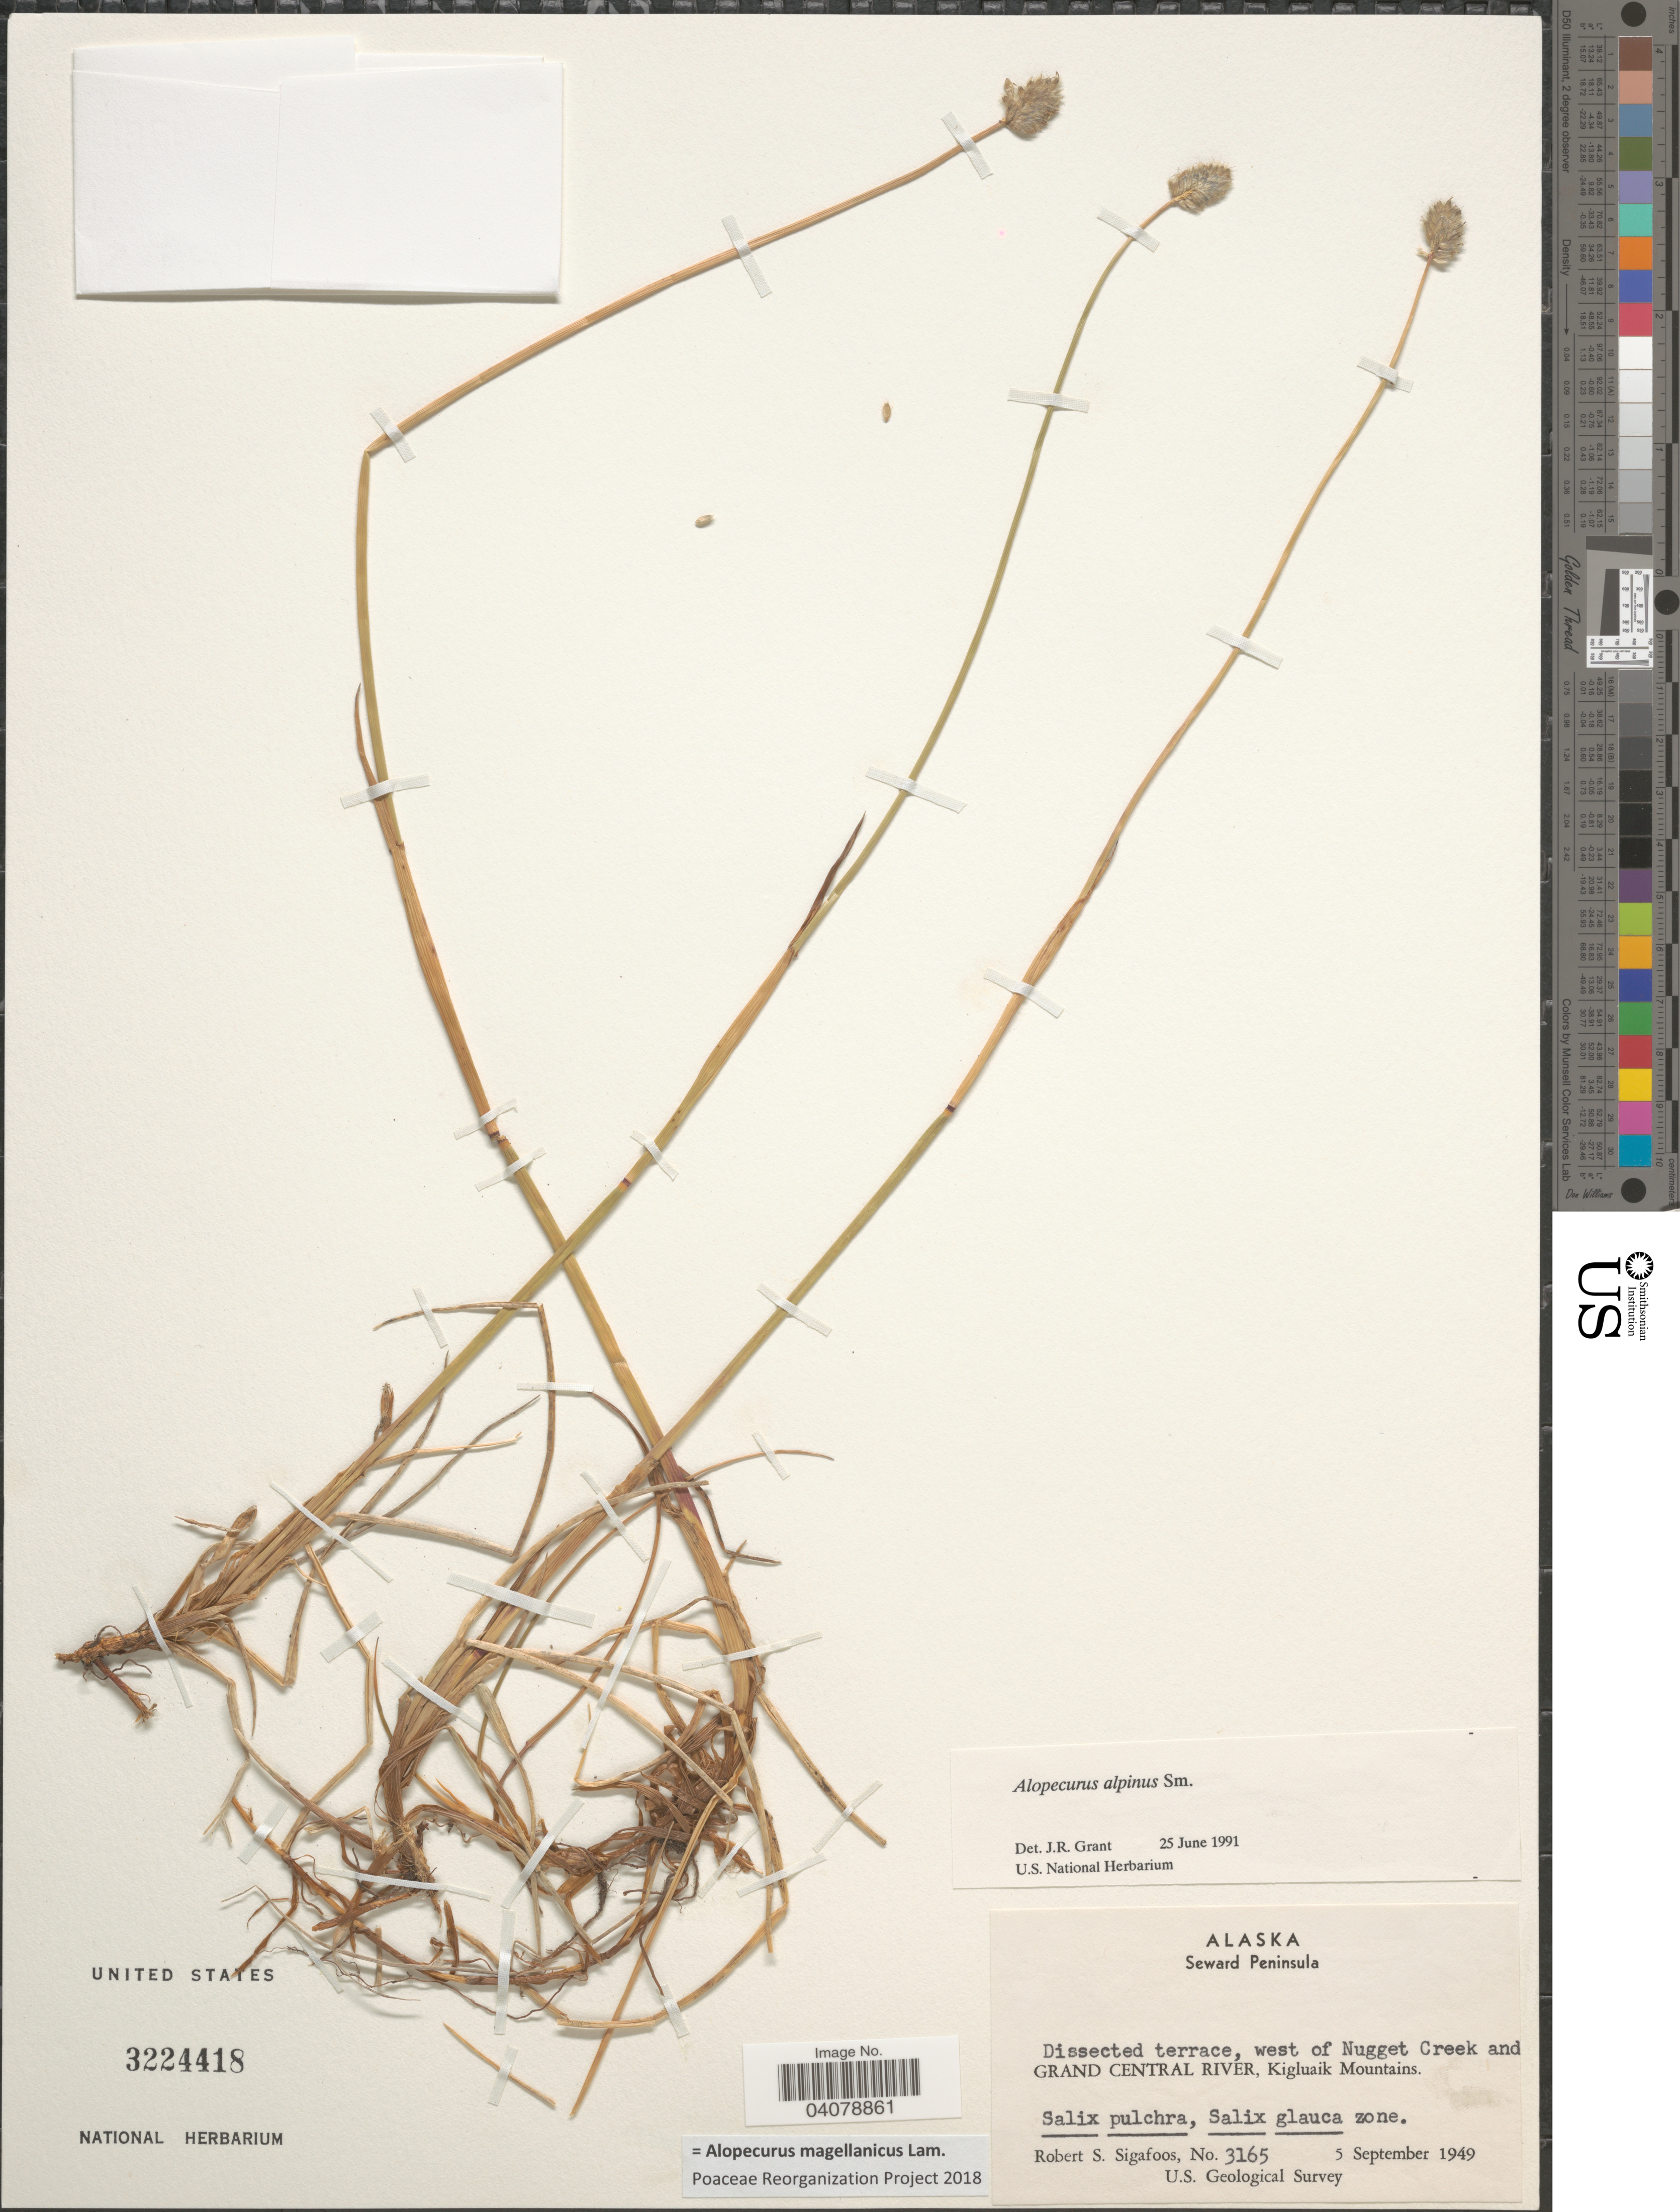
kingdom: Plantae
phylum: Tracheophyta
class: Liliopsida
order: Poales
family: Poaceae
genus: Alopecurus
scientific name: Alopecurus magellanicus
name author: Lam.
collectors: R. Sigafoos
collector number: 3165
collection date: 1949-09-05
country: United States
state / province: Alaska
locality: Seward Peninsula. Disected terrace, west of Nugget Creek and Grand Central River, Kigluaik Mountains. U.S. Geological Survey.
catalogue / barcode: US 3224418